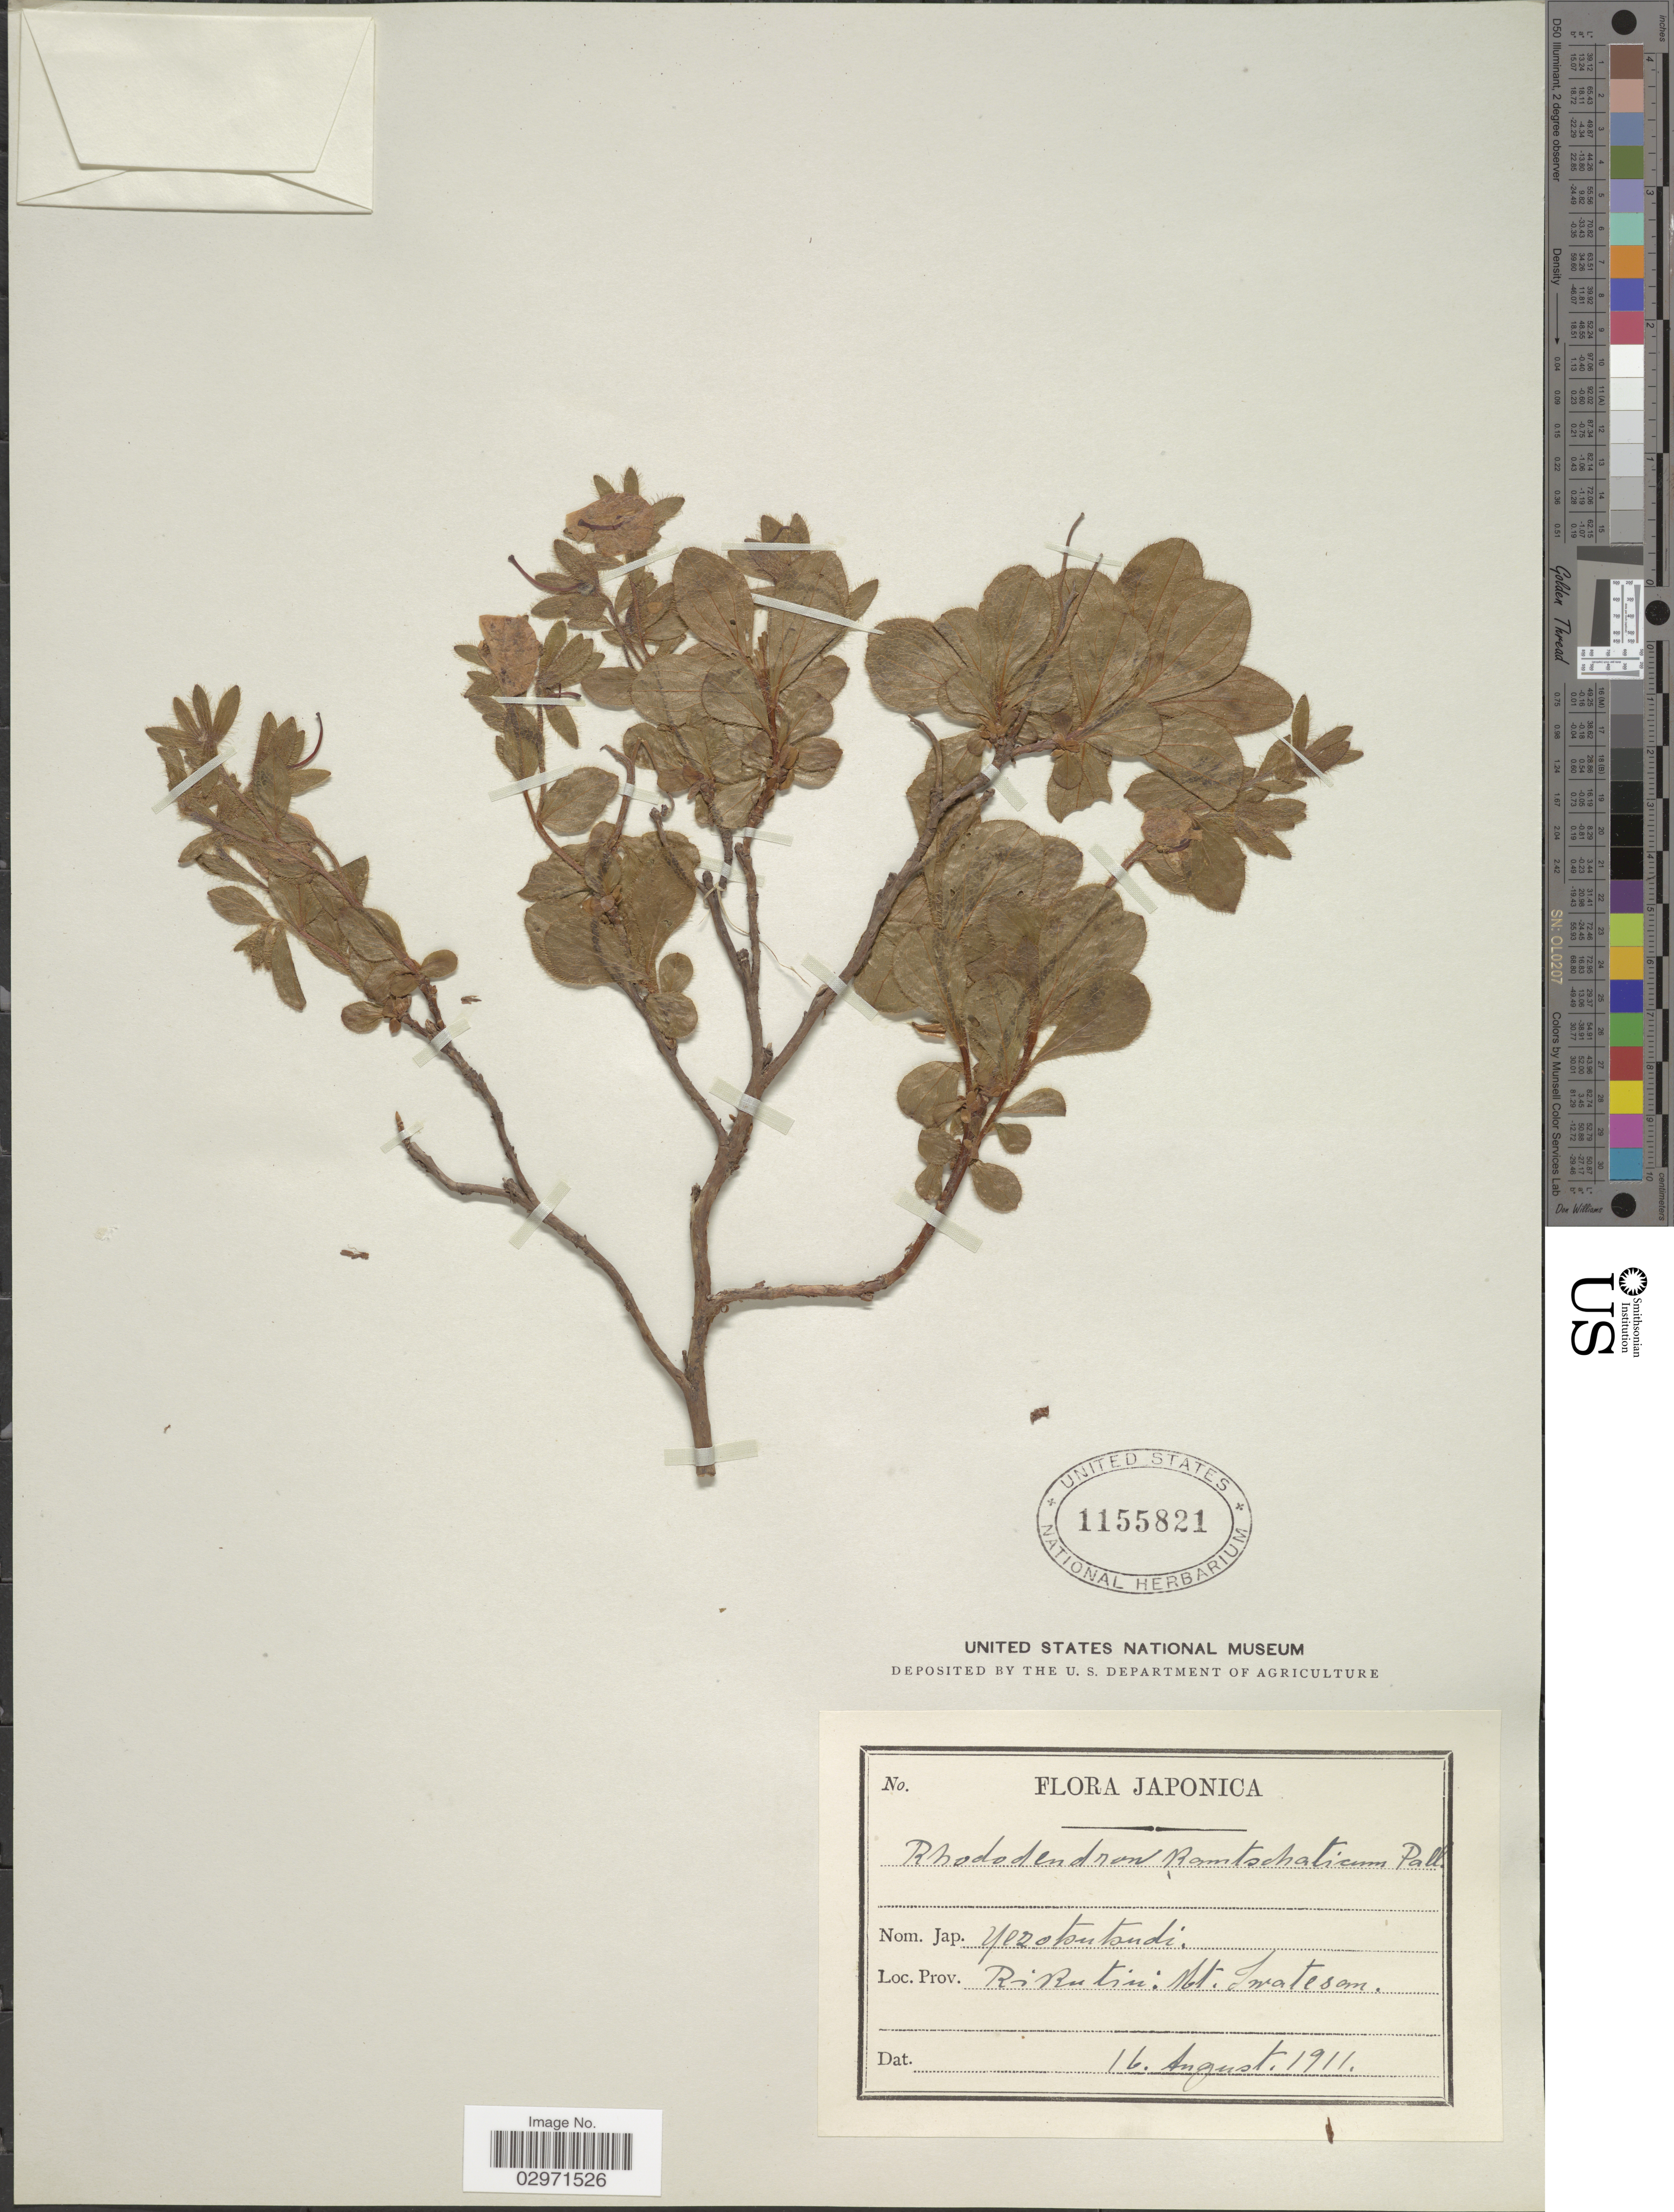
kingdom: Plantae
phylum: Tracheophyta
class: Magnoliopsida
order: Ericales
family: Ericaceae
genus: Rhododendron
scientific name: Rhododendron kamtschaticum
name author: Pall.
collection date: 1911-08-16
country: Japan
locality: Japonica. Rikutiu: Mt. Iwatesan.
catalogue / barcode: US 1155821